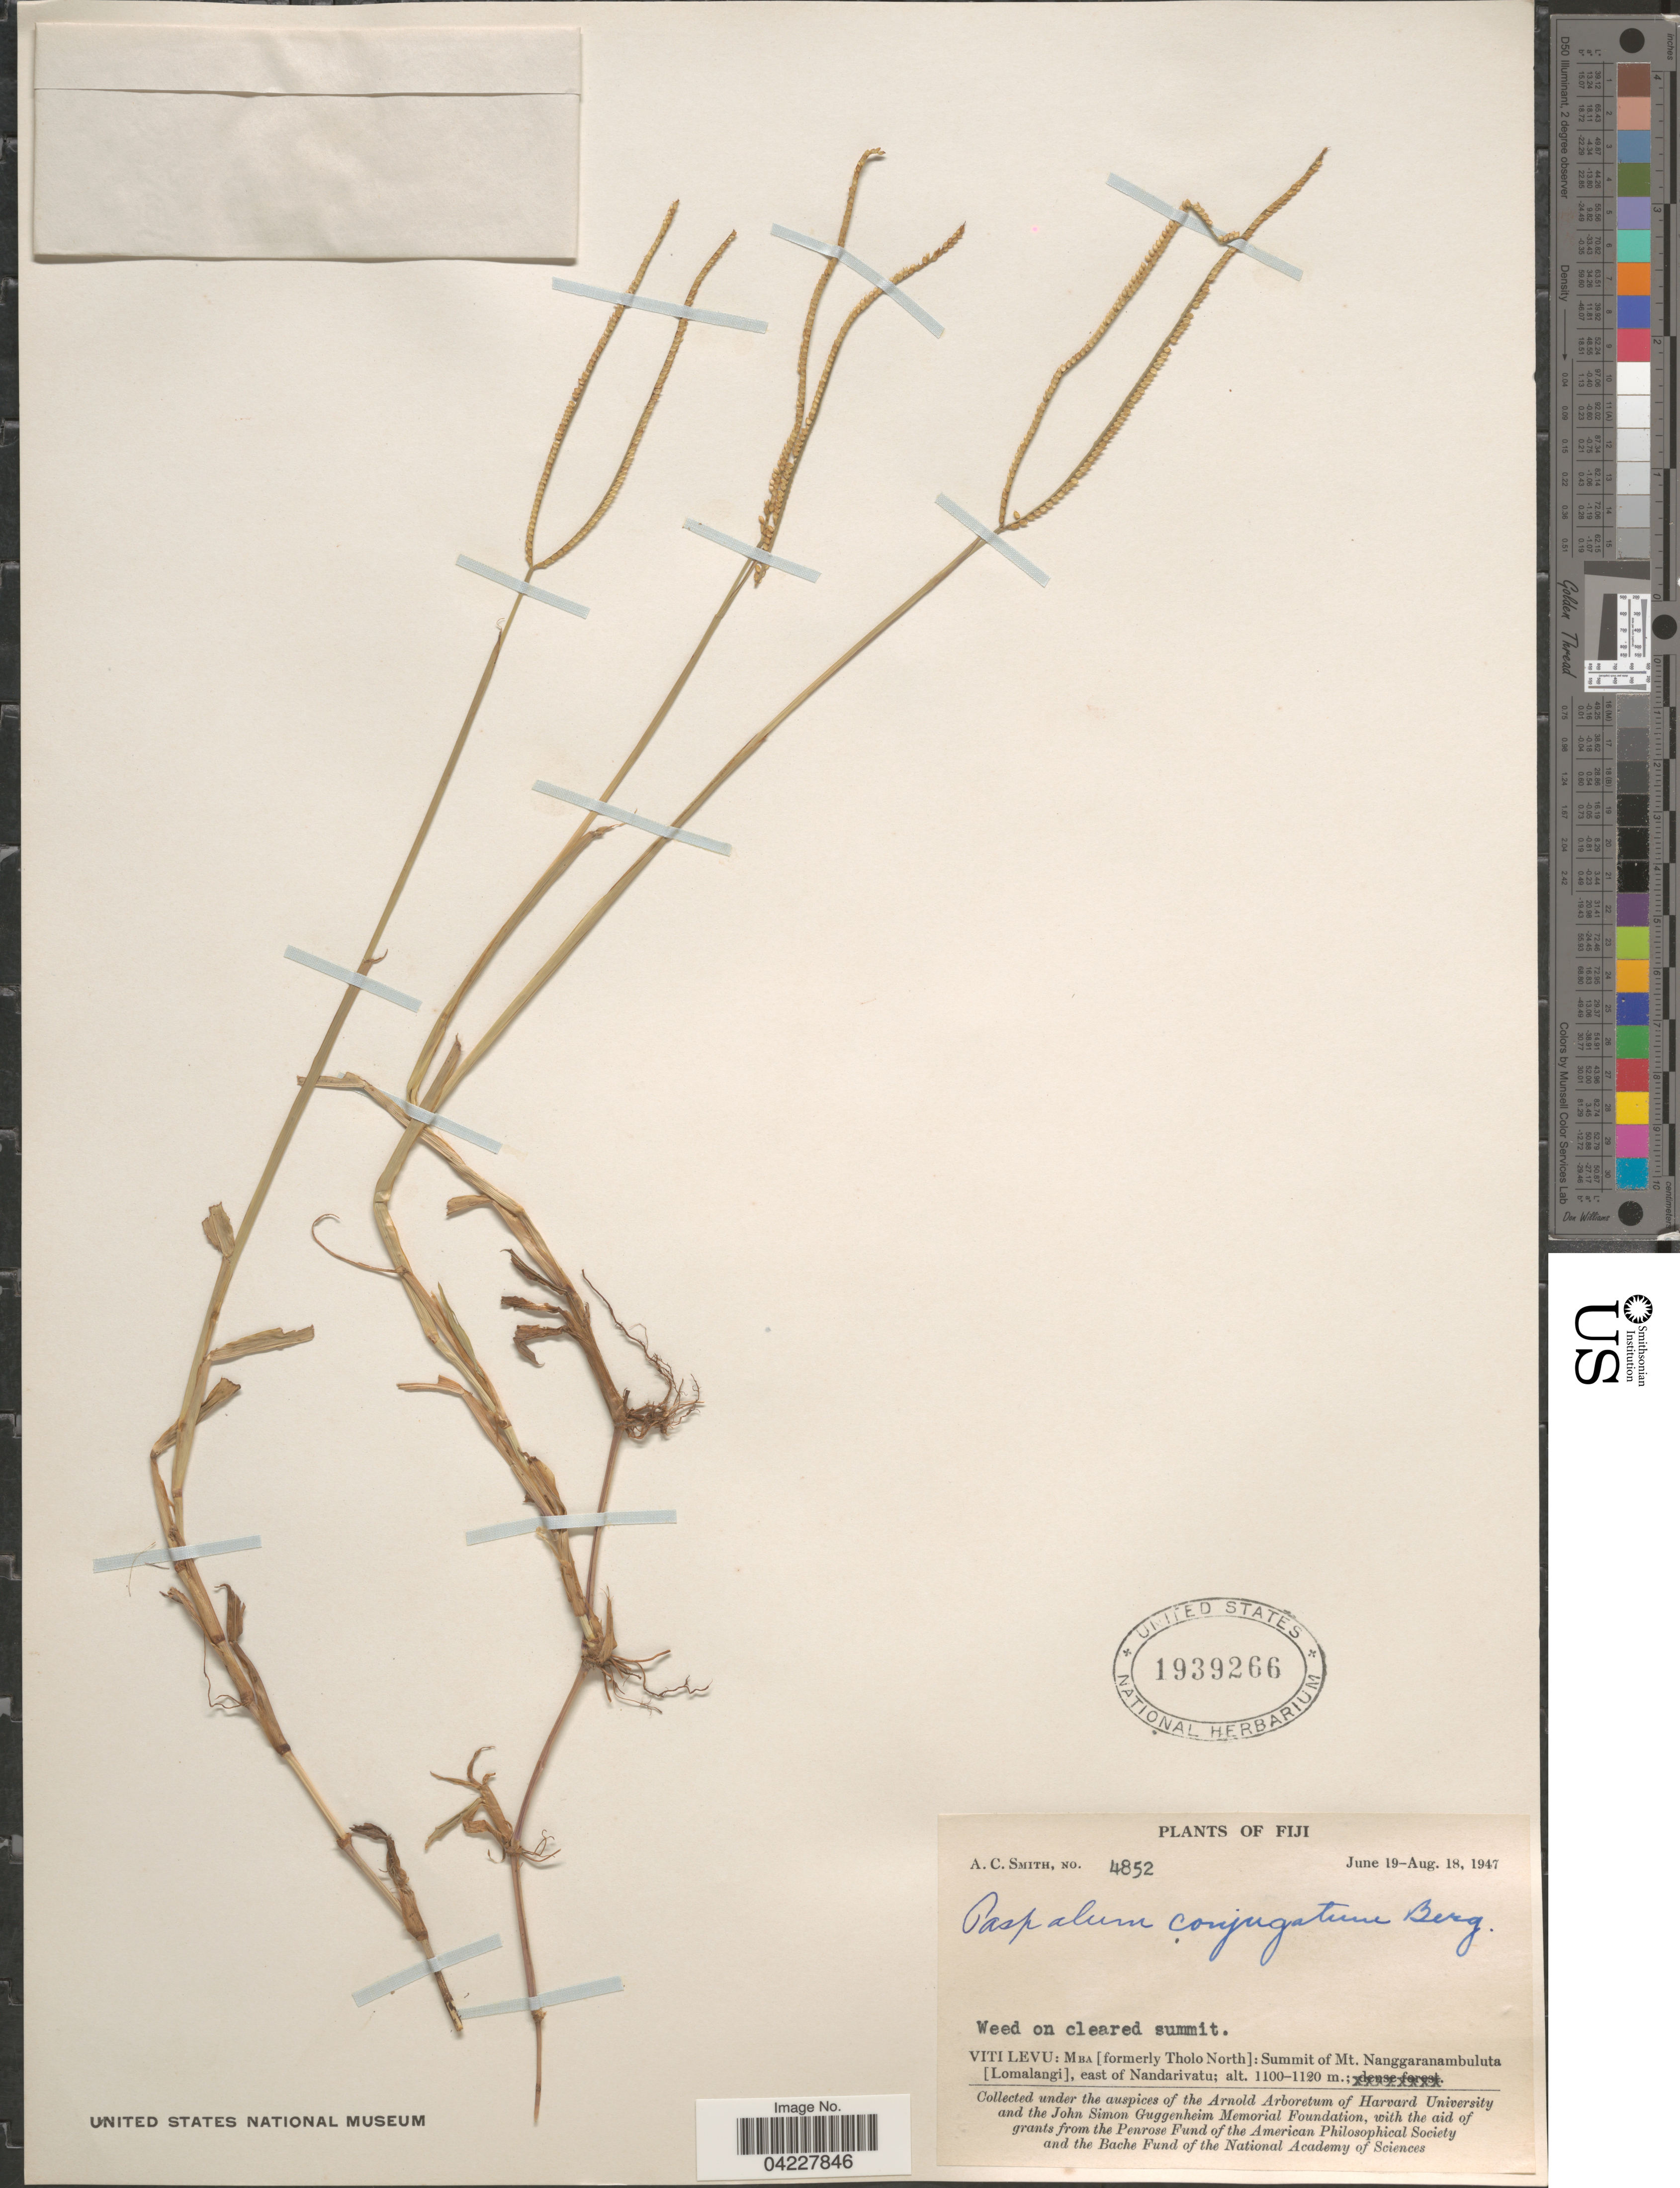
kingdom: Plantae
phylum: Tracheophyta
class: Liliopsida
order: Poales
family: Poaceae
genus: Paspalum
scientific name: Paspalum conjugatum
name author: P.J. Bergius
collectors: A. C. Smith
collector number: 4852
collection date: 1947-06-19/1947-08-18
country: Fiji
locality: Viti Levu: Mba [formerly Tholo North]: Summit of Mt. Nanggaranambuluta [Lomalangi], east of Nandarivatu.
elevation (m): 1100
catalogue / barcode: US 1939266